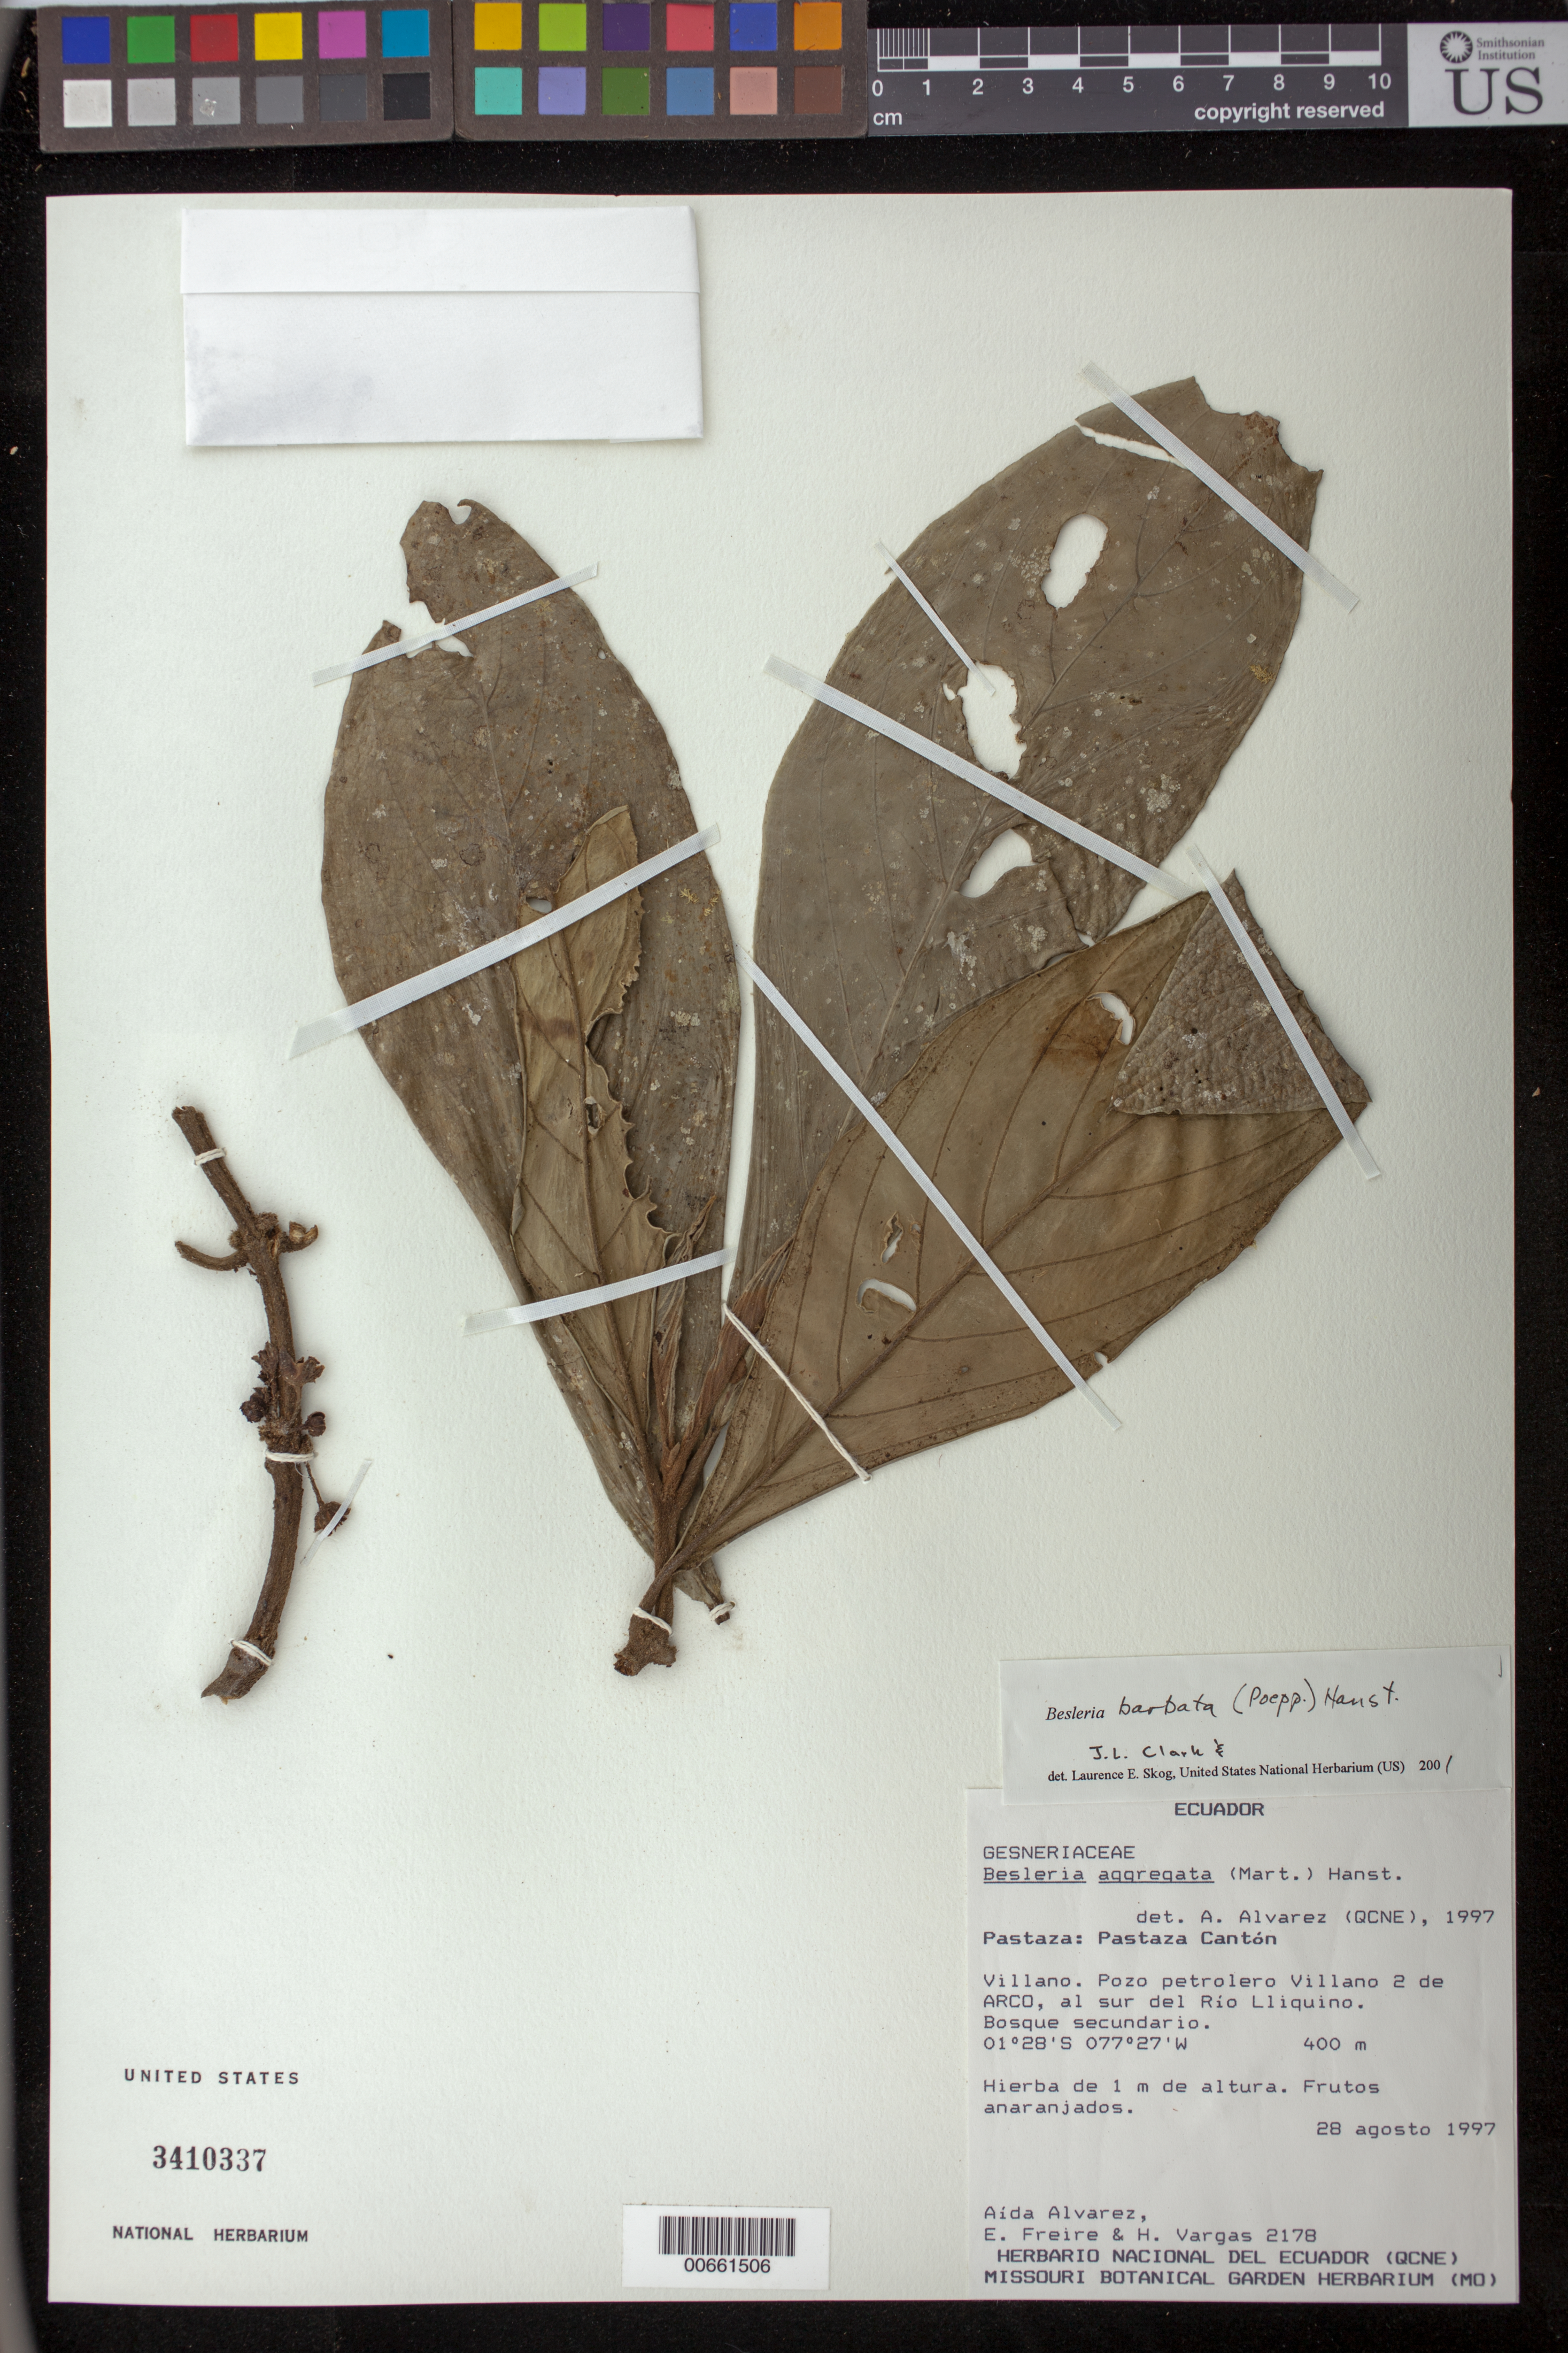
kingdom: Plantae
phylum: Tracheophyta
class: Magnoliopsida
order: Lamiales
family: Gesneriaceae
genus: Besleria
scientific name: Besleria barbata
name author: (Poepp.) Hanst.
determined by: Clark, J. L.; Skog, Laurence E.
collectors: A. Alvarez, E. Freire & H. Vargas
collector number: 2178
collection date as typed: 28 Aug 1997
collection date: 1997-08-28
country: Ecuador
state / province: Pastaza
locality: Pastaza Cantón; Villano, Pozo petrolero Villano 2 de ARCO, al sur del Río Lliquino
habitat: Bosque secundario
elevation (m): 400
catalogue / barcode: US 3410337